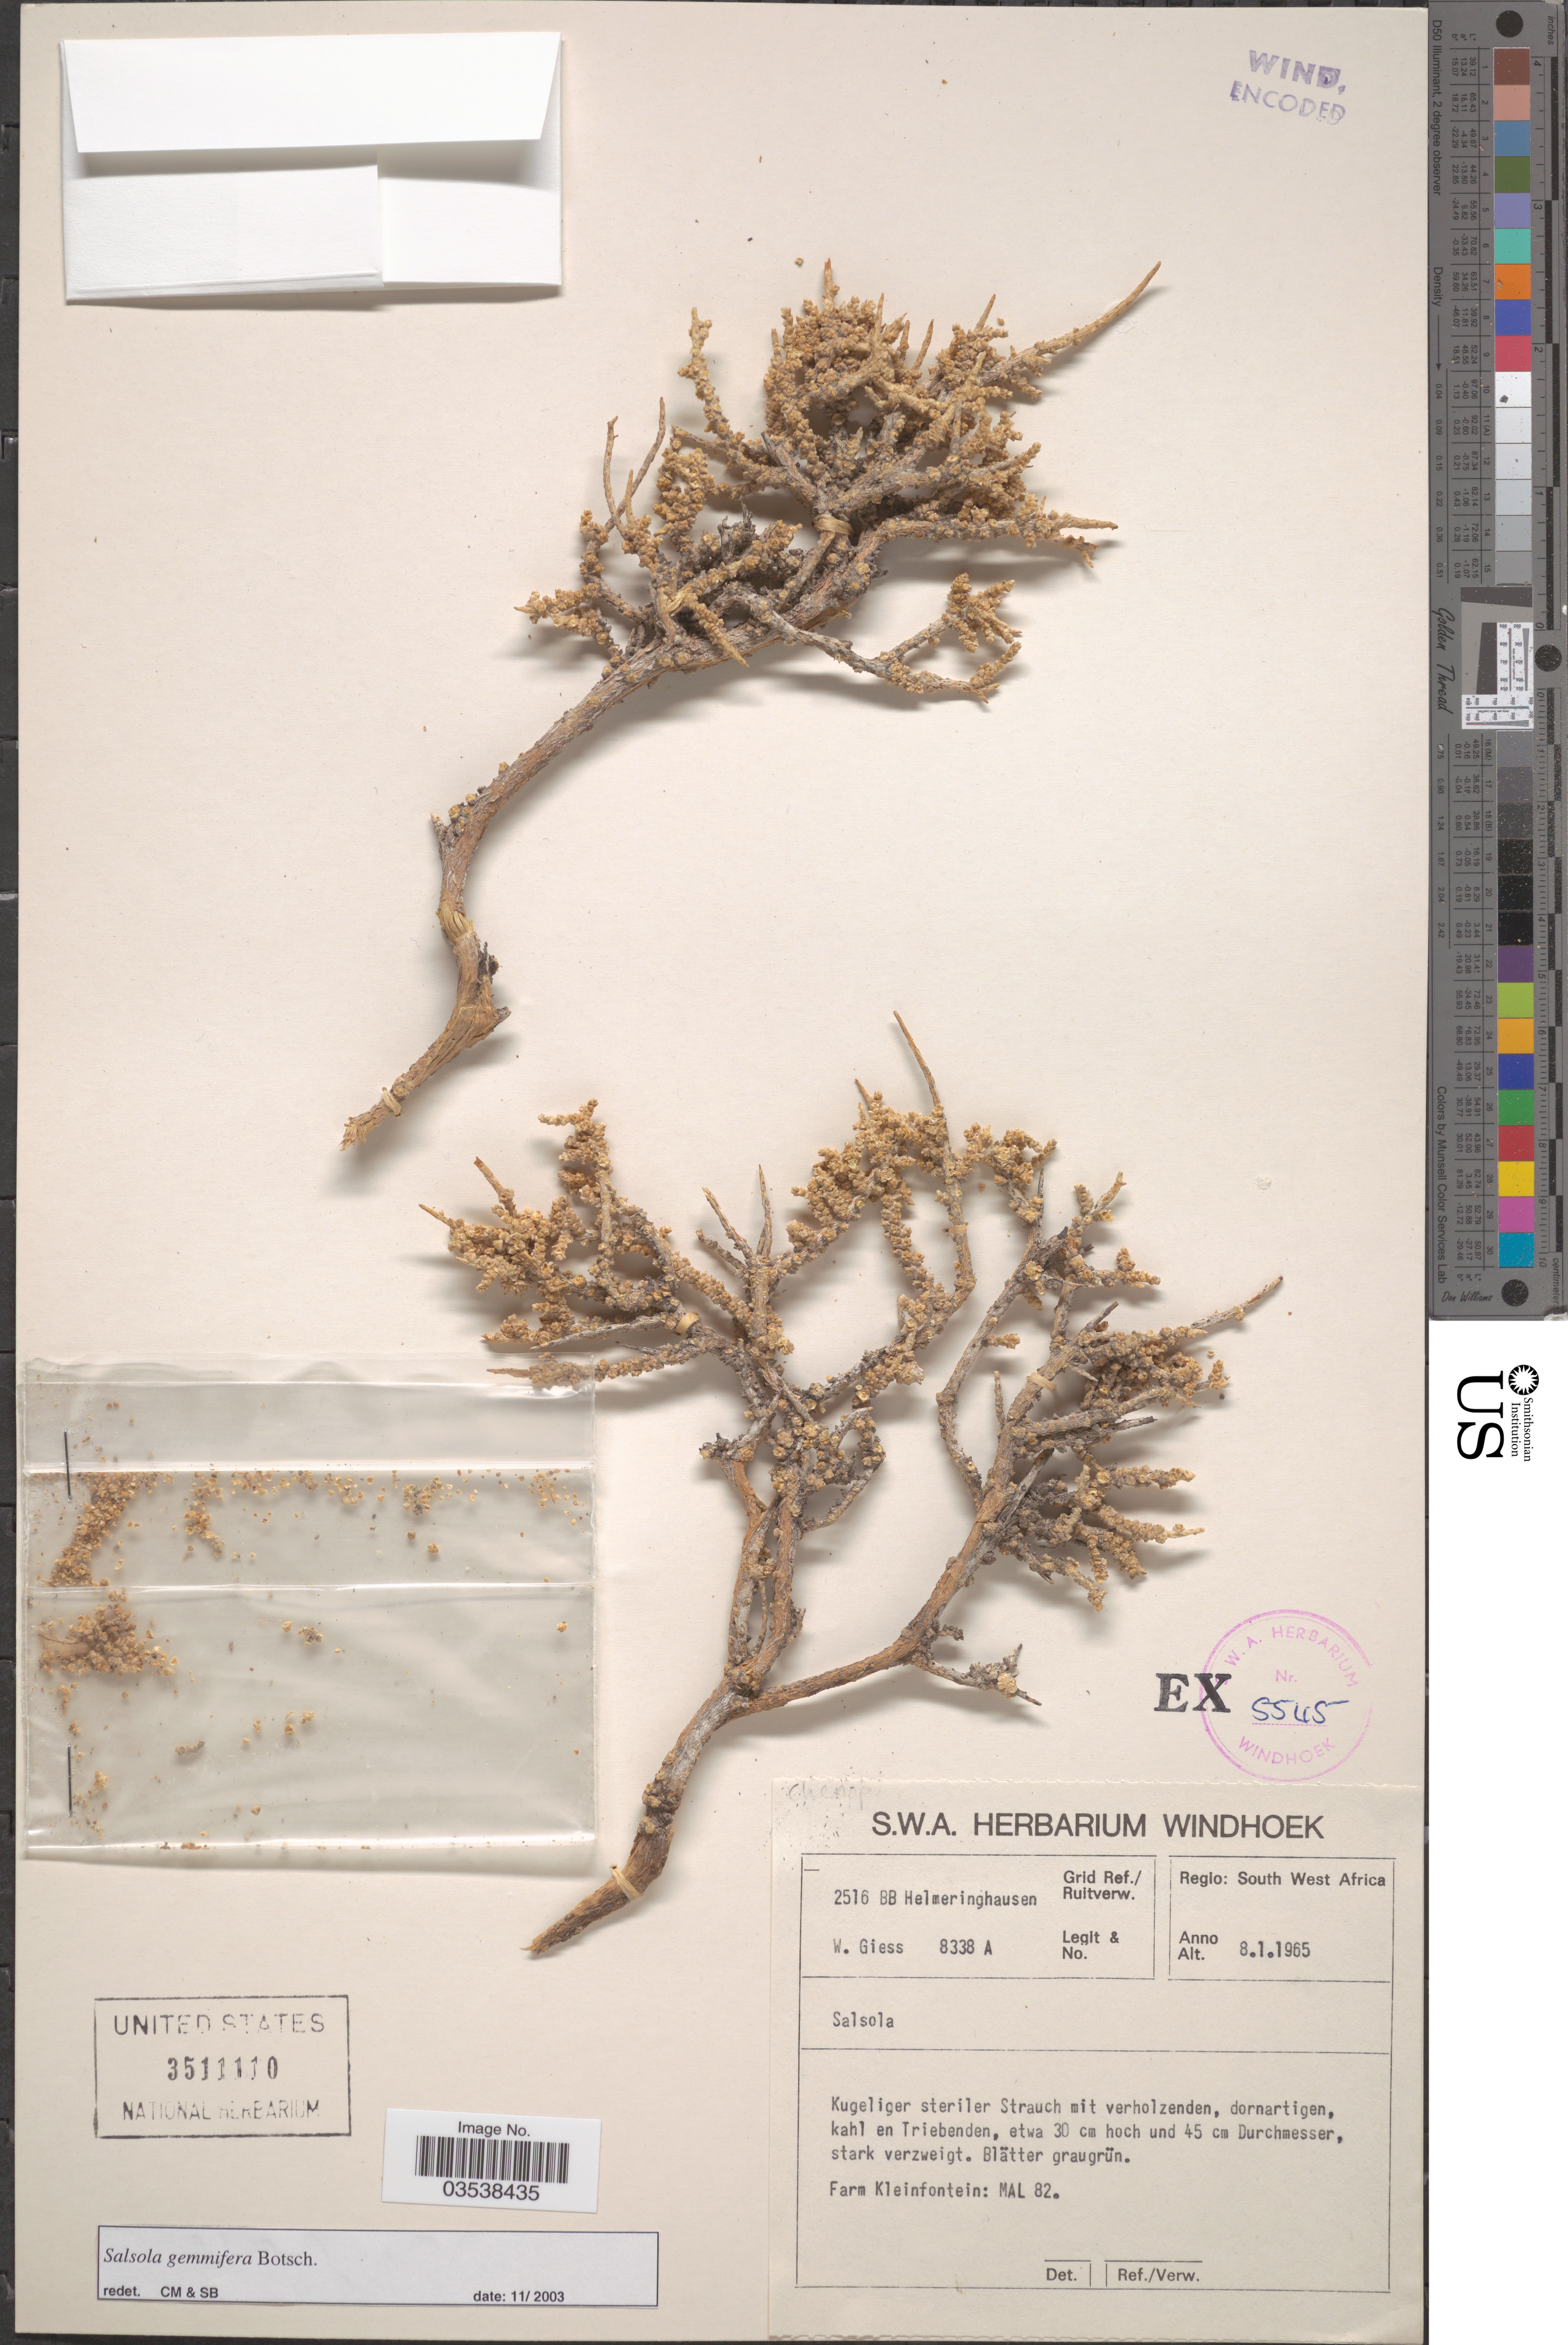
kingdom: Plantae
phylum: Tracheophyta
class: Magnoliopsida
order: Caryophyllales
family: Amaranthaceae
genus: Caroxylon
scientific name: Caroxylon gemmiferum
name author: (Botsch.) Mucina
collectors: W. Giess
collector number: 8338A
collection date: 1965-01-08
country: Namibia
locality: Grid Ref./ Ruitverw. 2516 BB Hemeringhausen. Regio: South West Africa. Farm Kleinfontein: MAL 82.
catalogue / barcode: US 3511110